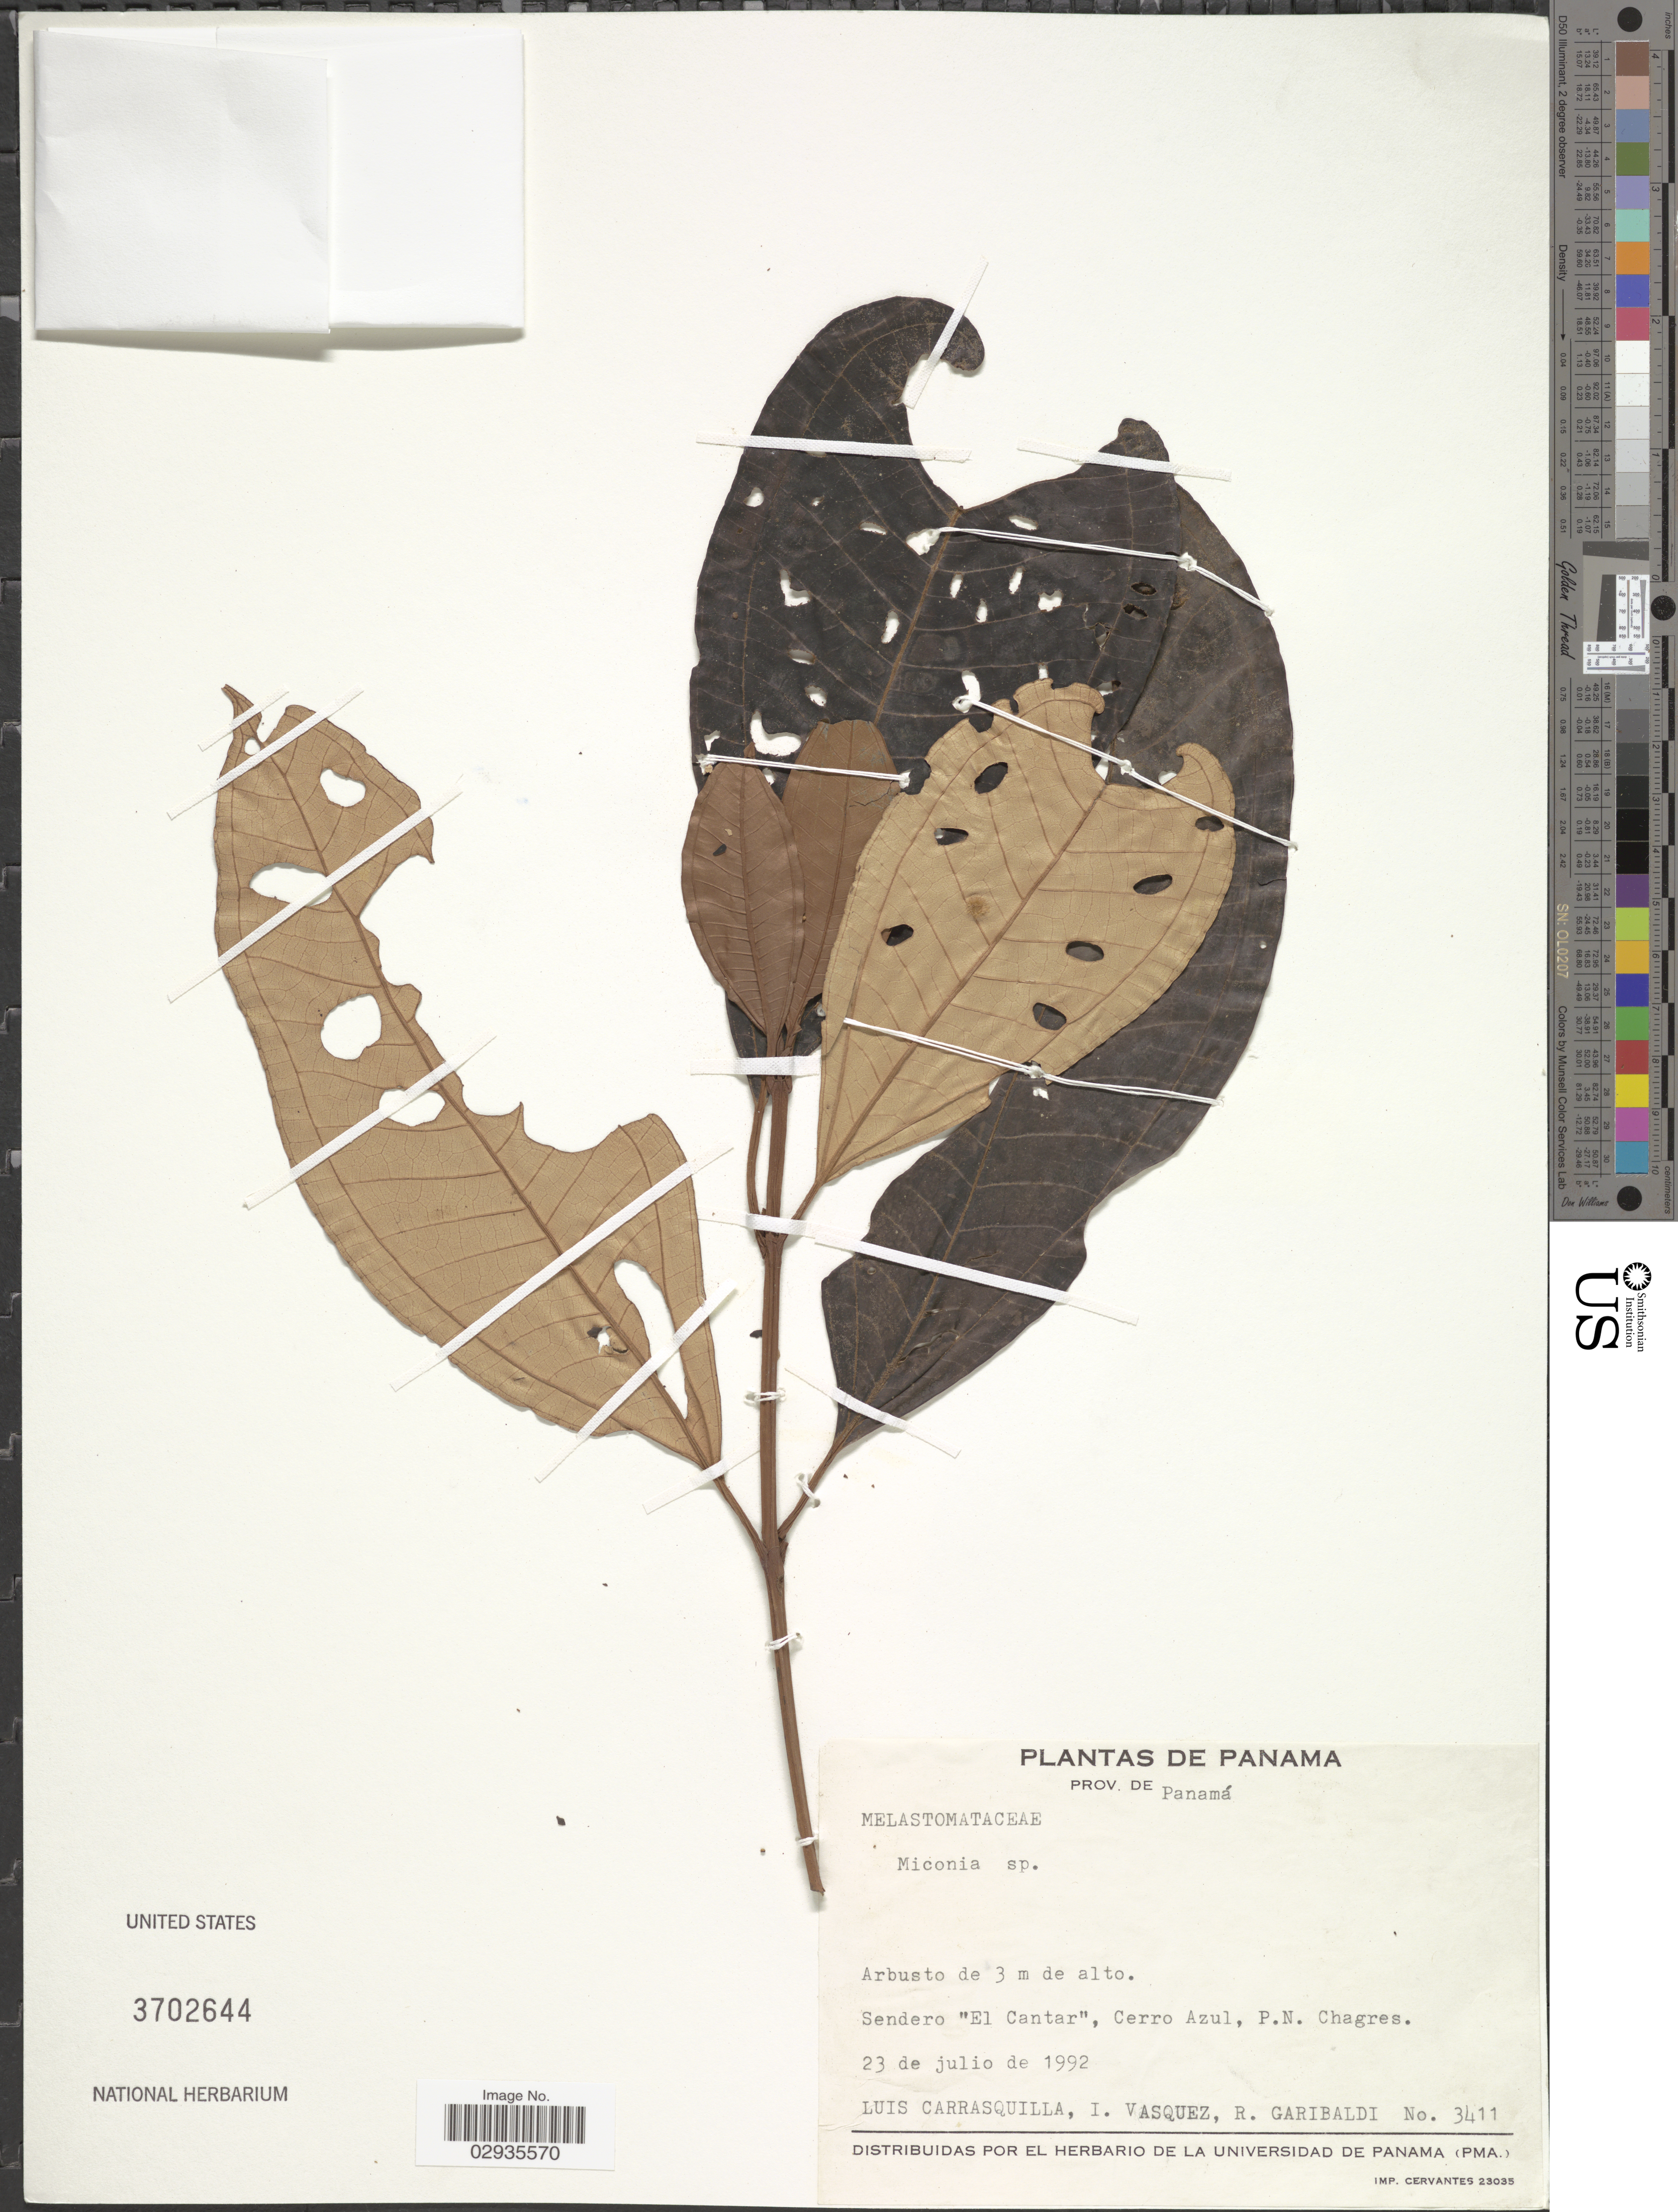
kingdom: Plantae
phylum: Tracheophyta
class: Magnoliopsida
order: Myrtales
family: Melastomataceae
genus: Miconia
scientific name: Miconia sp.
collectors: L. Carrasquilla, I. Vasquez & R. Garibaldi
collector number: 3411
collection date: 1992-07-23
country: Panama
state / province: Panamá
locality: Sendero "El Cantar", Cerro Azul, P.N. Chagres.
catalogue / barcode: US 3702644